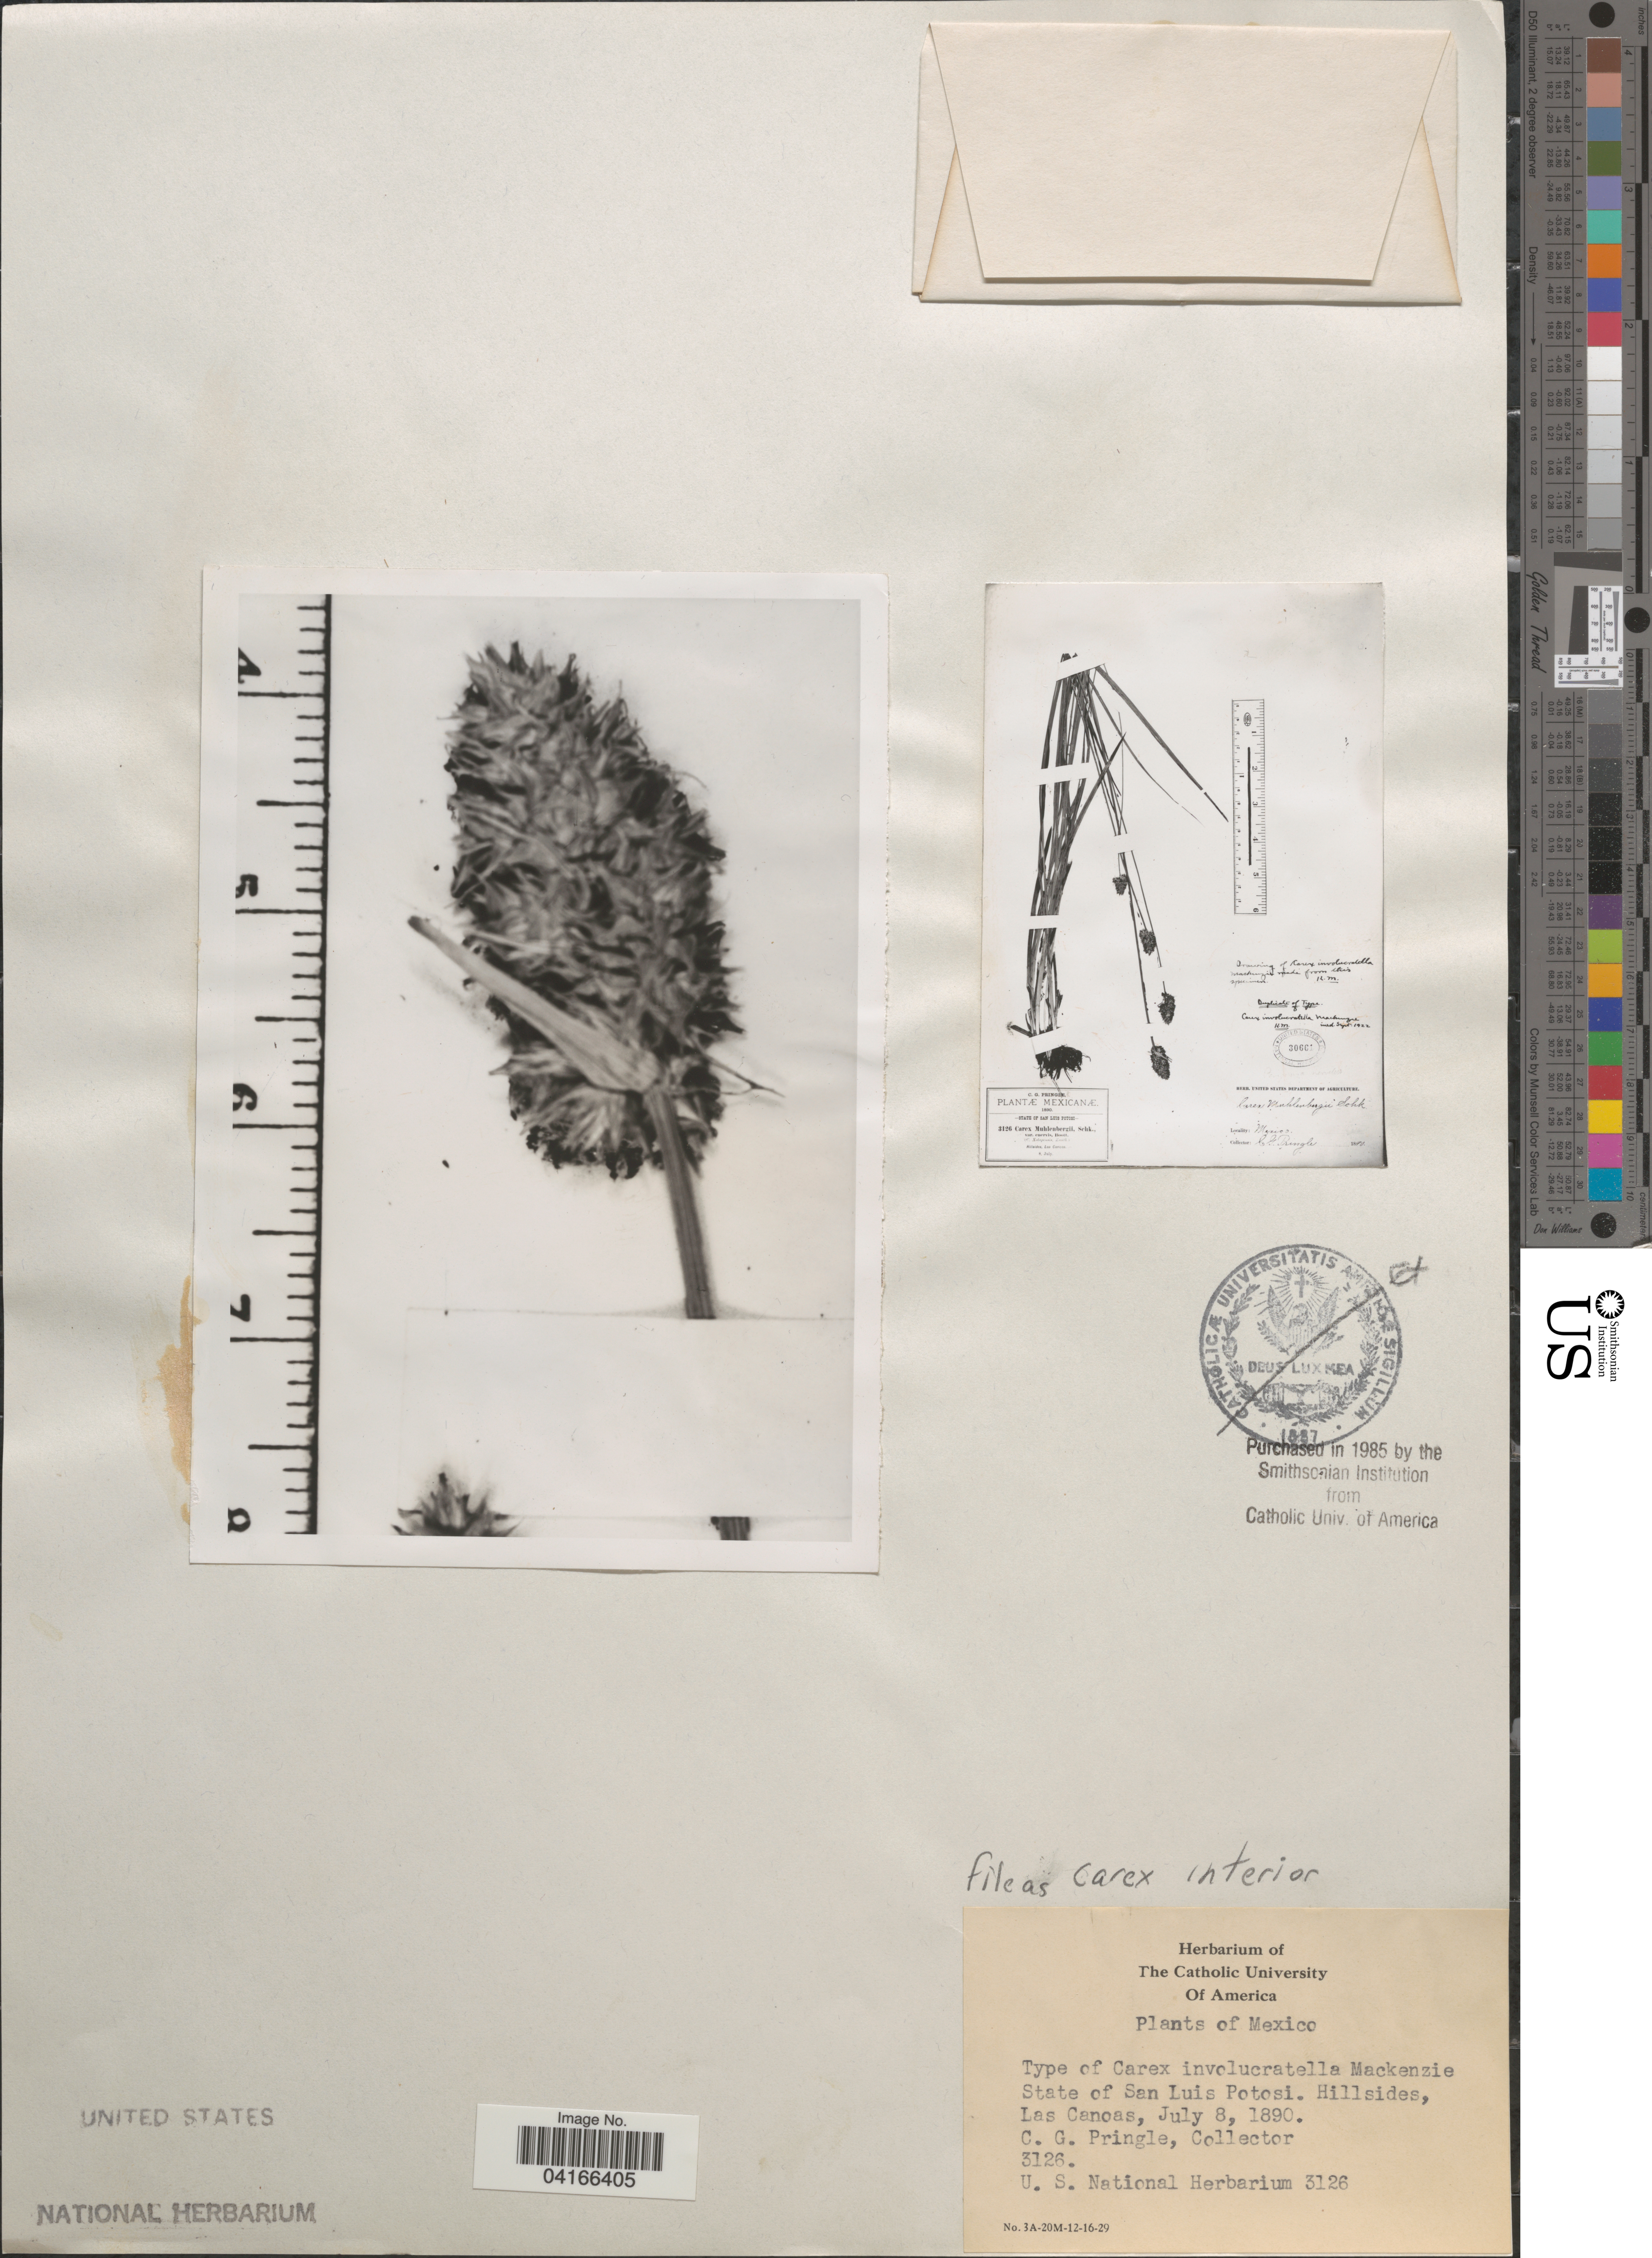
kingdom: Plantae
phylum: Tracheophyta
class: Liliopsida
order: Poales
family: Cyperaceae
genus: Carex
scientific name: Carex interior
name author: L.H. Bailey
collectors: C. G. Pringle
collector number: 3126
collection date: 1890-07-08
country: Mexico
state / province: San Luis Potosí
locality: Hillsides, Las Canoas.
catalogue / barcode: US 30661